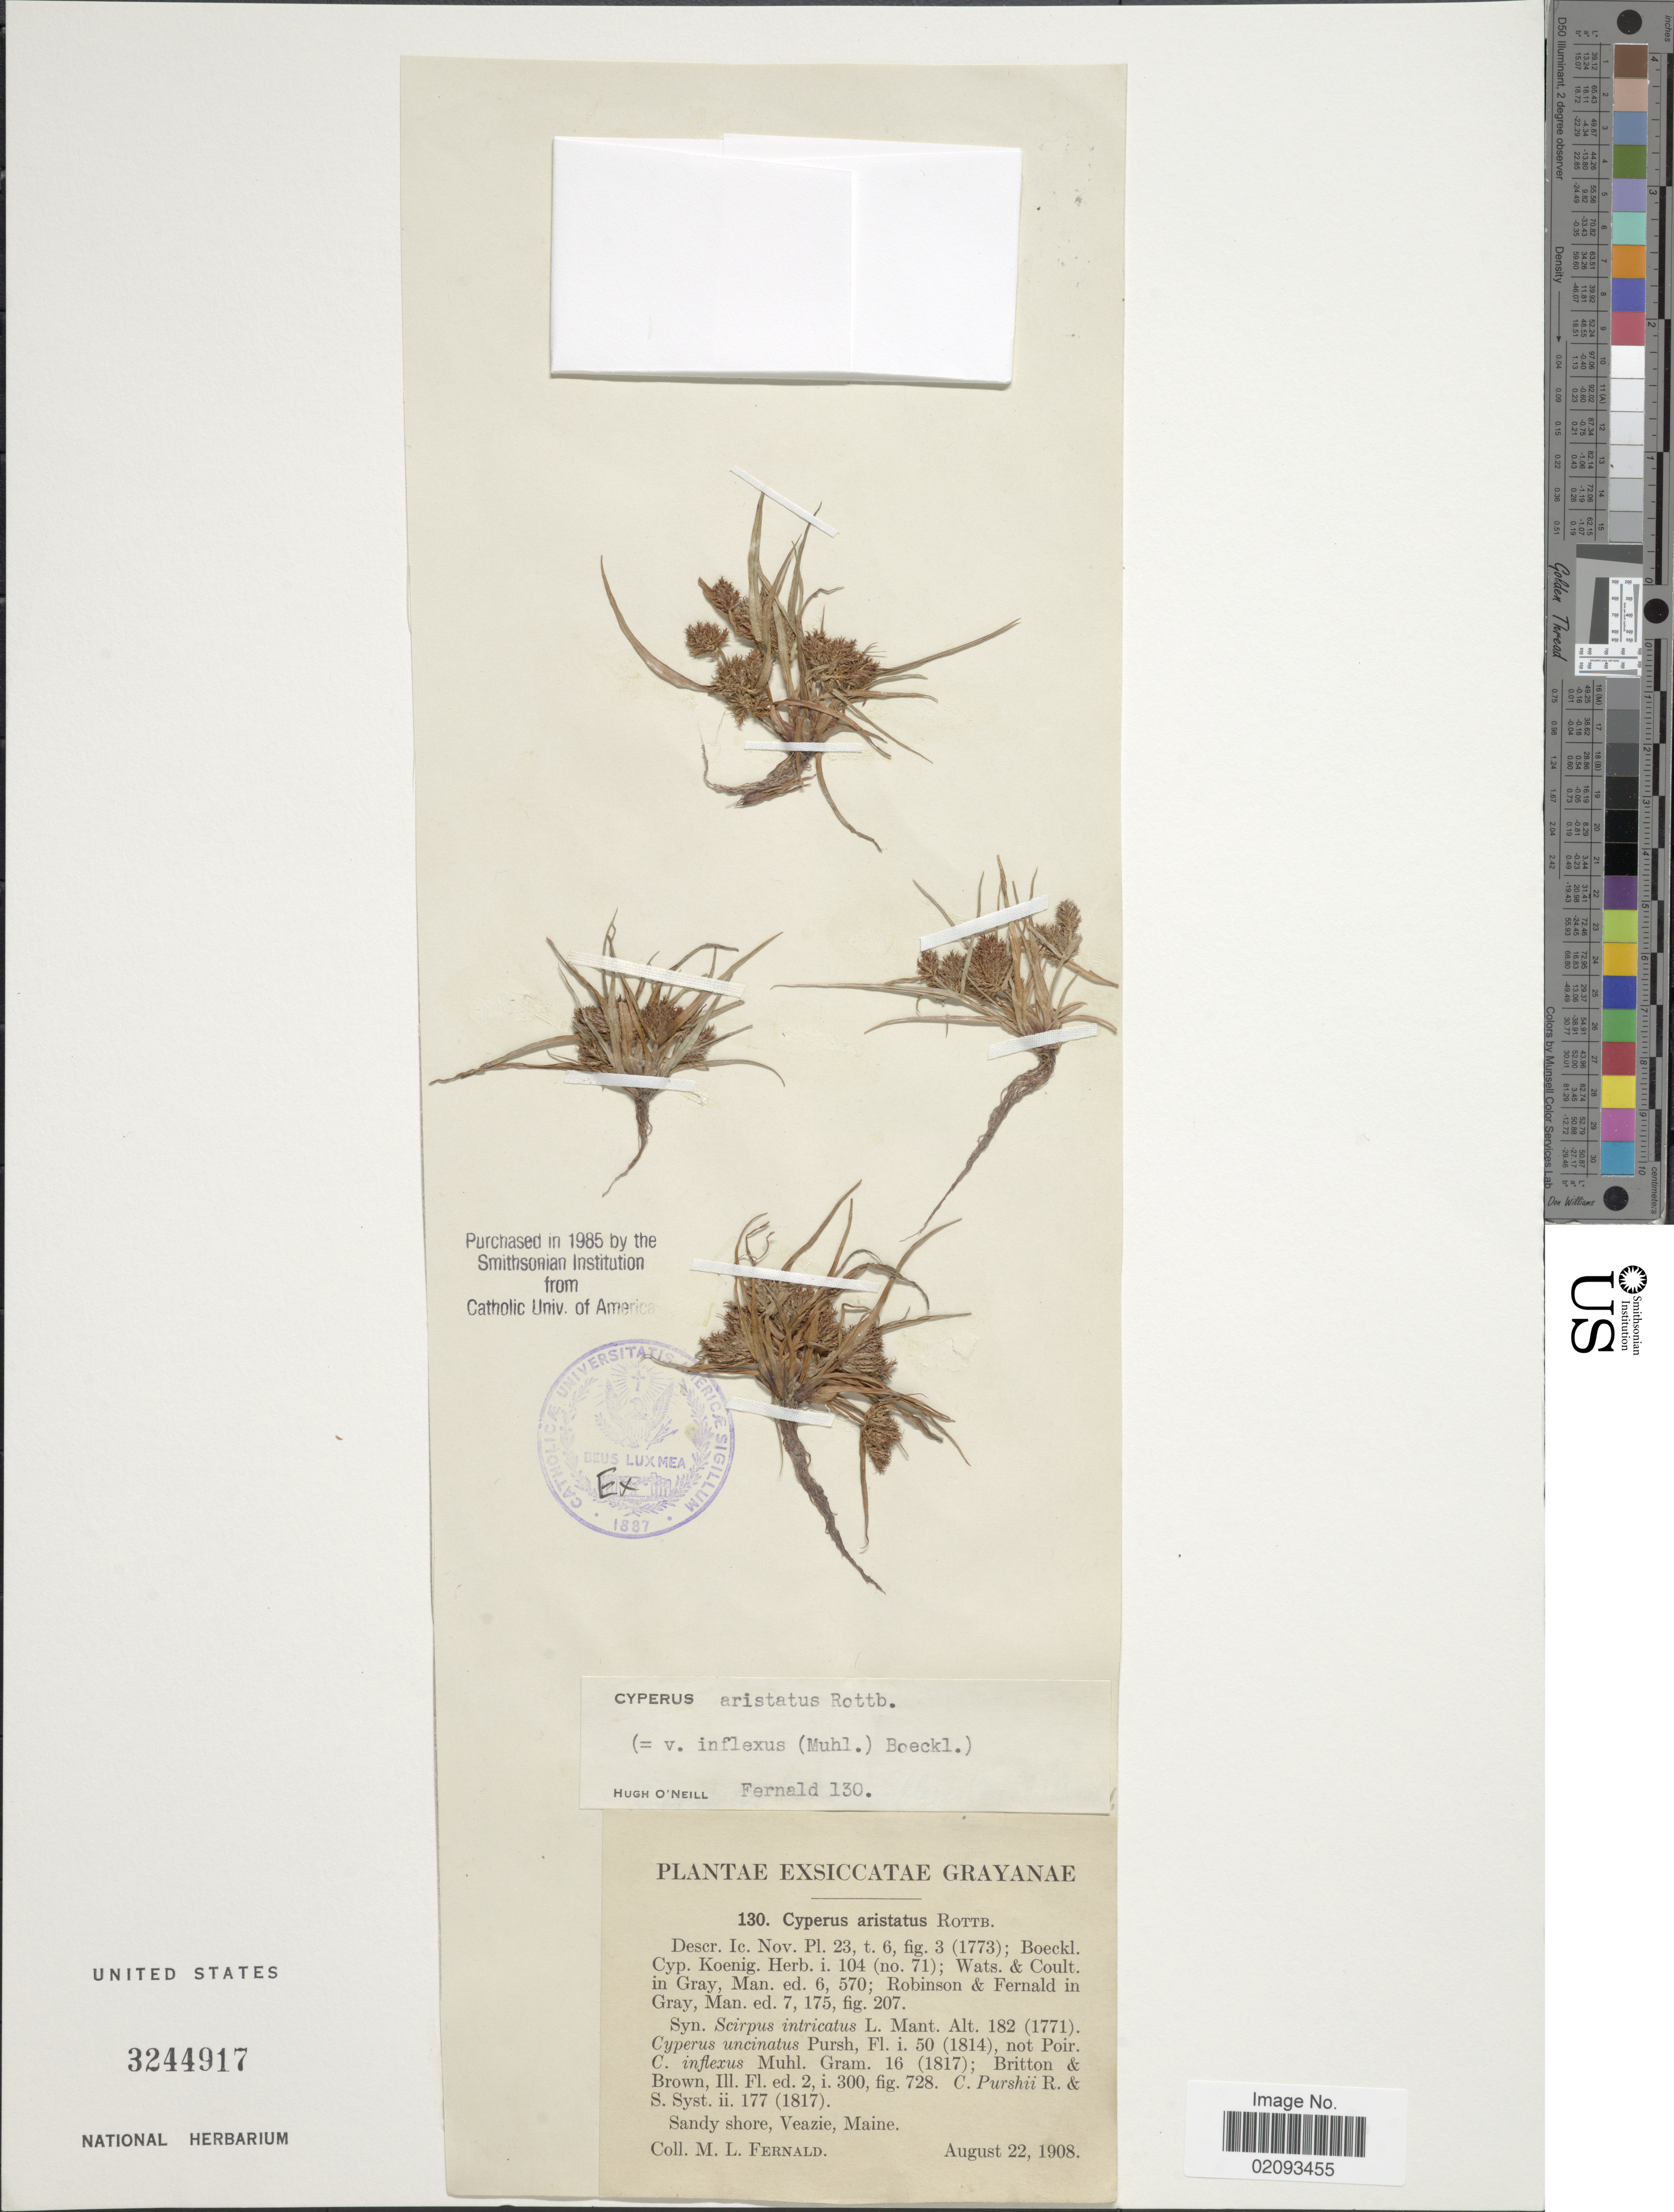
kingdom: Plantae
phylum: Tracheophyta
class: Liliopsida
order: Poales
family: Cyperaceae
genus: Cyperus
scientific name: Cyperus squarrosus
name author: L.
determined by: Strong, Mark T., (BOT), Smithsonian Institution - National Museum of Natural History (UNITED STATES)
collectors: M. L. Fernald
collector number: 130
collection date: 1908-08-22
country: United States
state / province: Maine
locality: Grayanae, Veazie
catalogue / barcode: US 3244917